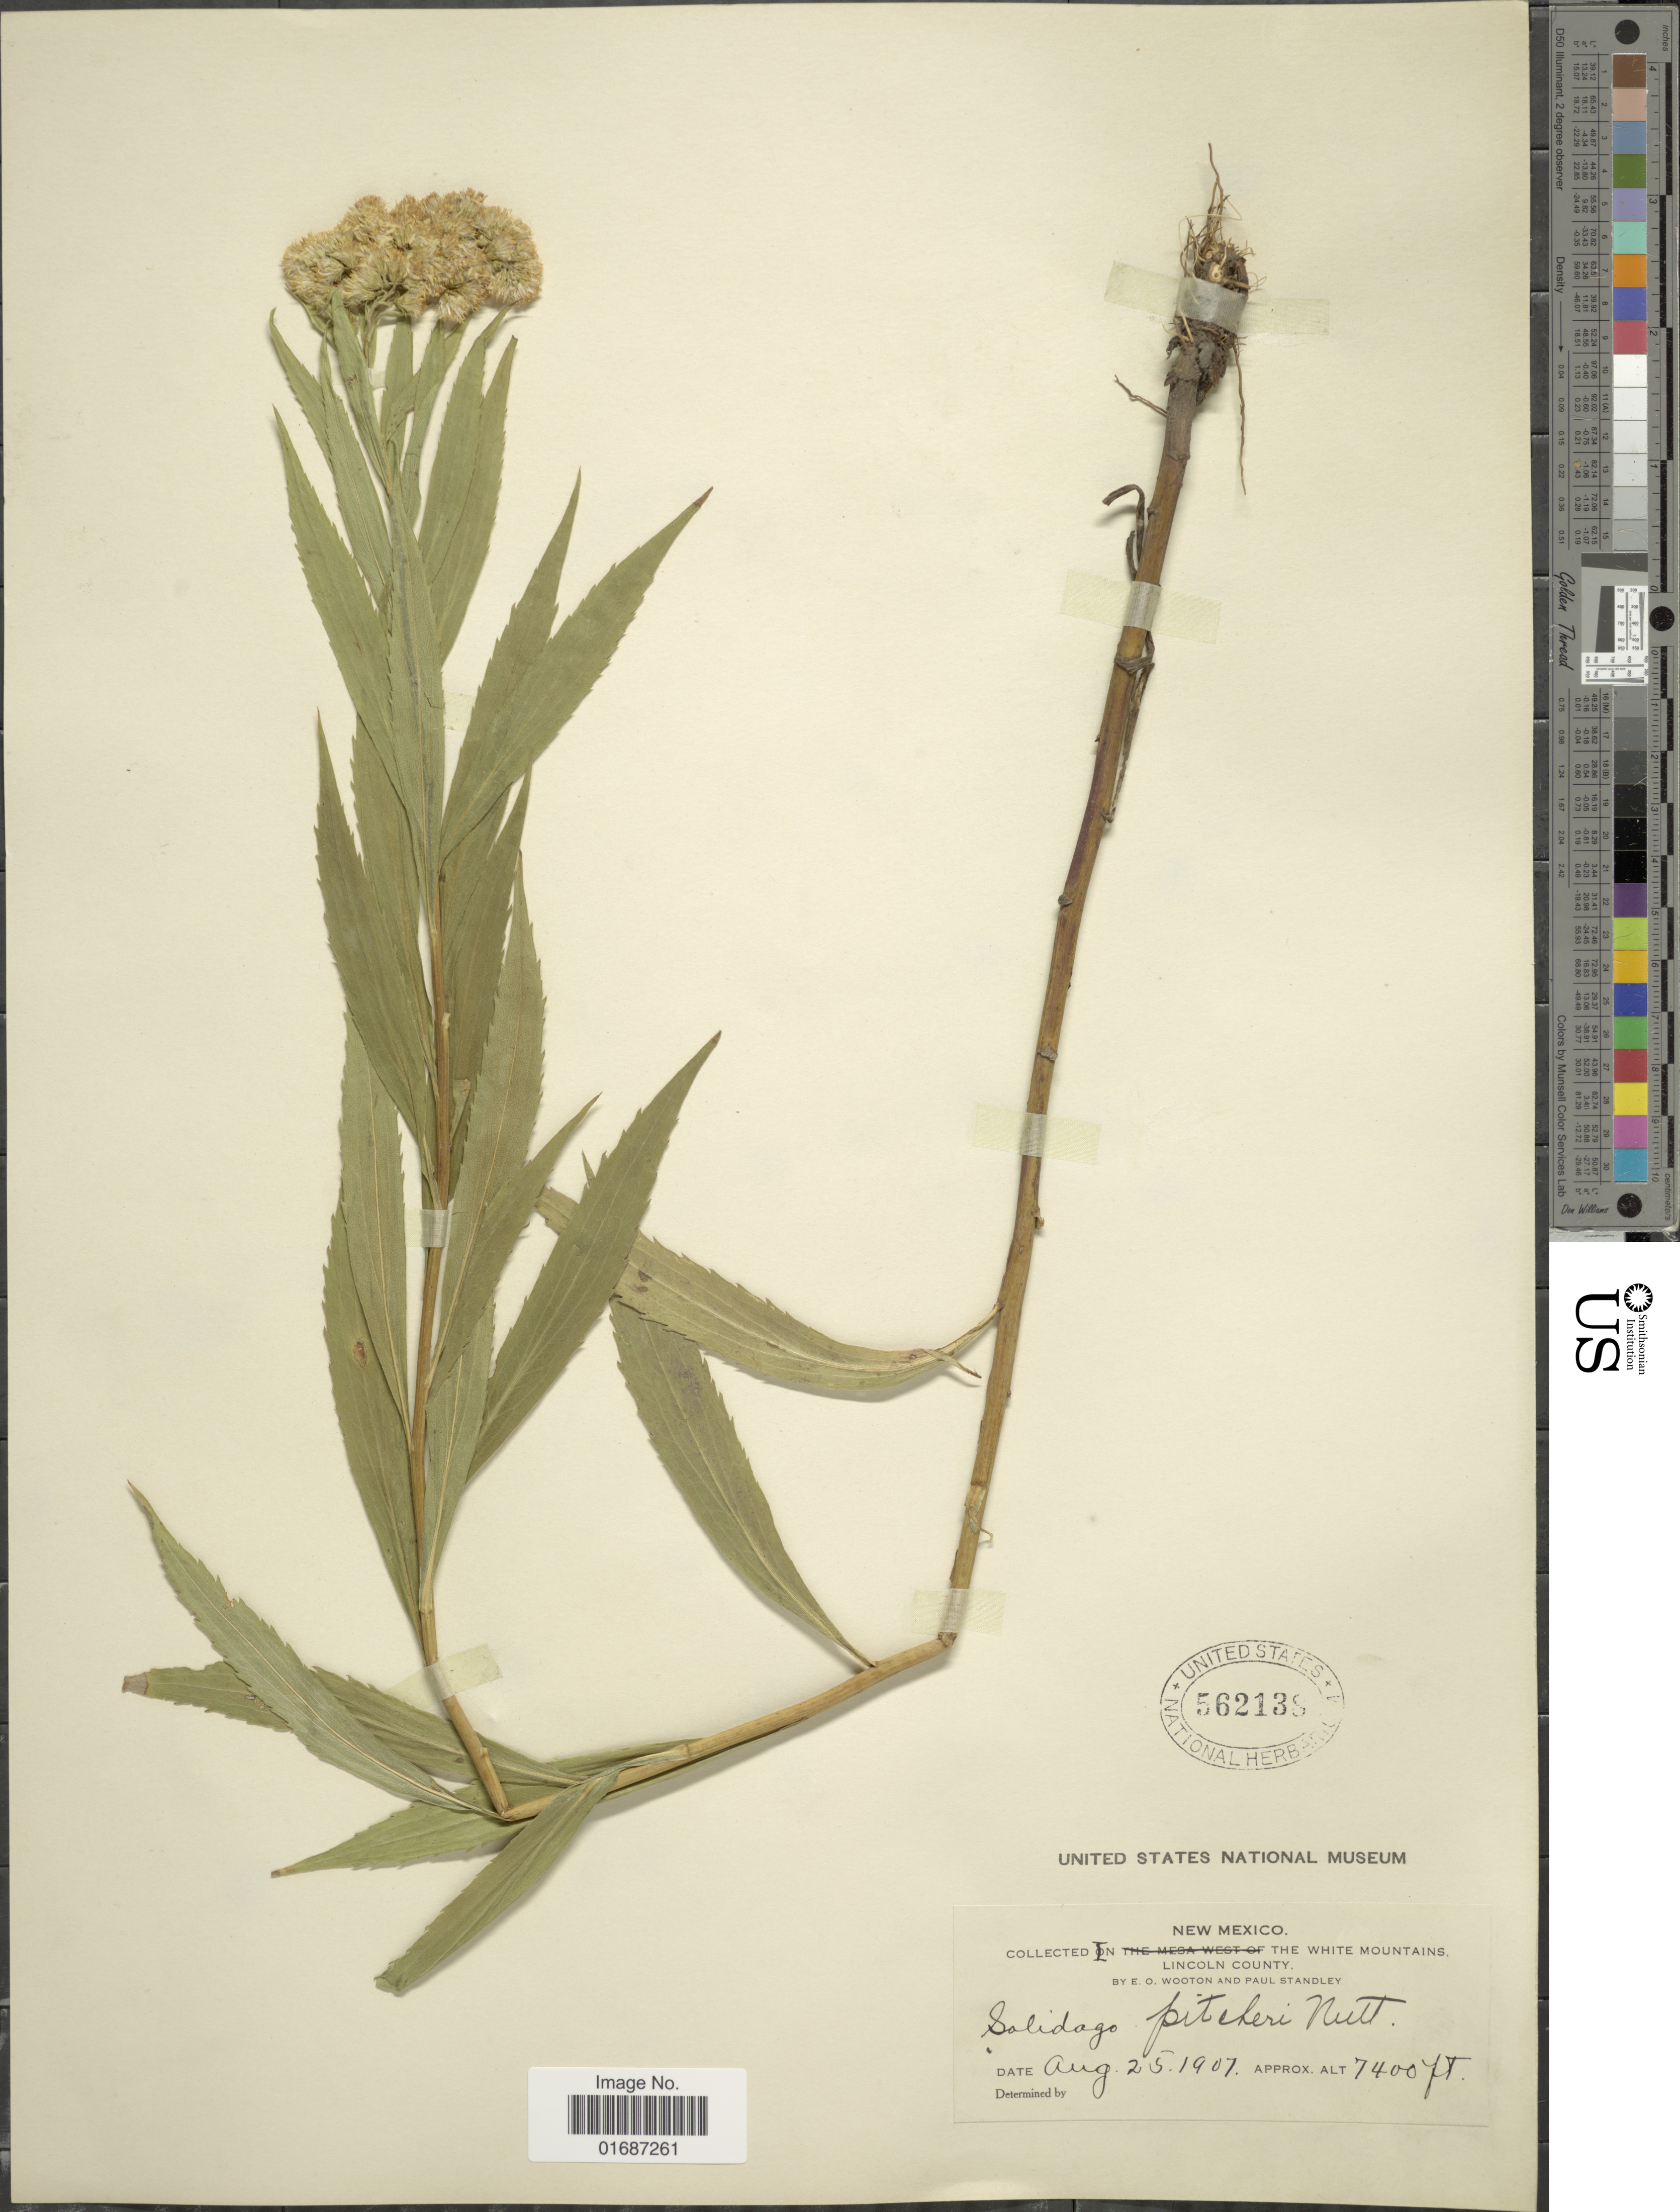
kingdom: Plantae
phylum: Tracheophyta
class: Magnoliopsida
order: Asterales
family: Asteraceae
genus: Solidago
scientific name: Solidago gigantea var. leiophylla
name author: Fernald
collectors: E. O. Wooton & P. C. Standley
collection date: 1907-08-25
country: United States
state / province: New Mexico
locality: White Mountains, Lincoln County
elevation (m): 2256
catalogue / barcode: US 562138